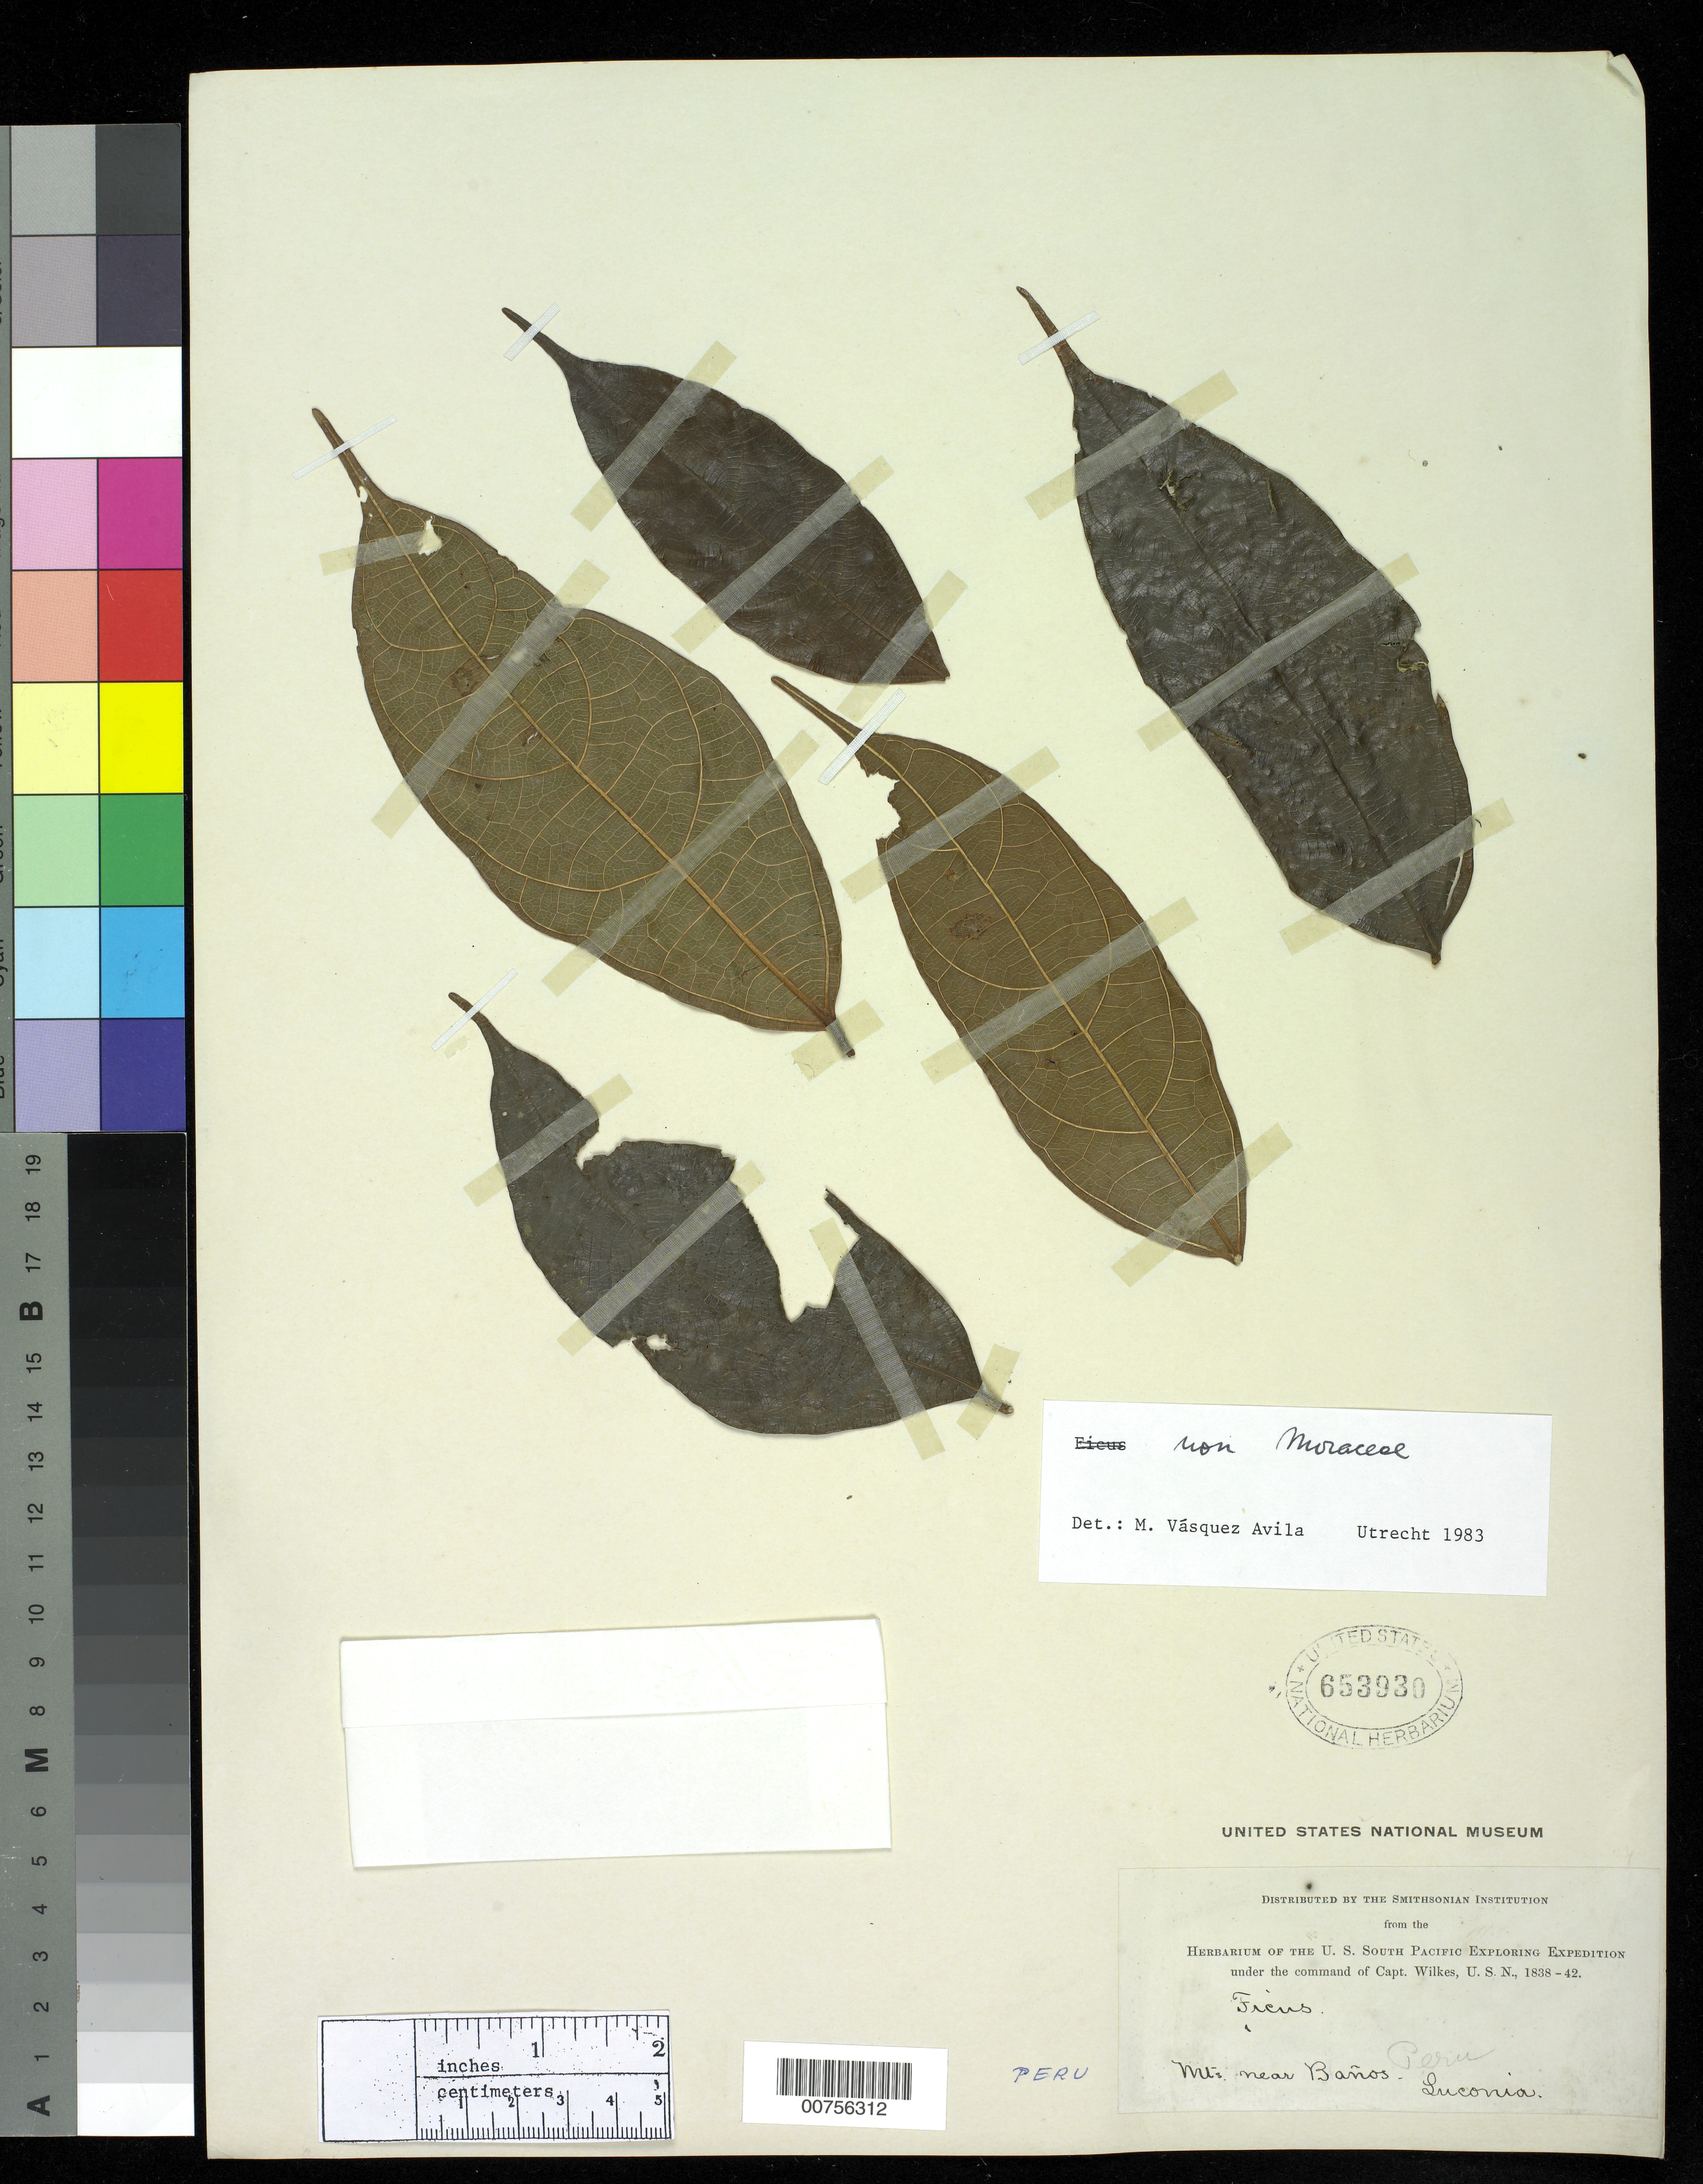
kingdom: Plantae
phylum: Tracheophyta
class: Magnoliopsida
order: Rosales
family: Moraceae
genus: Ficus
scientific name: Ficus sp.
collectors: Wilkes Explor. Exped.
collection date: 1838/1842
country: Peru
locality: Mts. Near Banos, Luconia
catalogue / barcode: US 653930